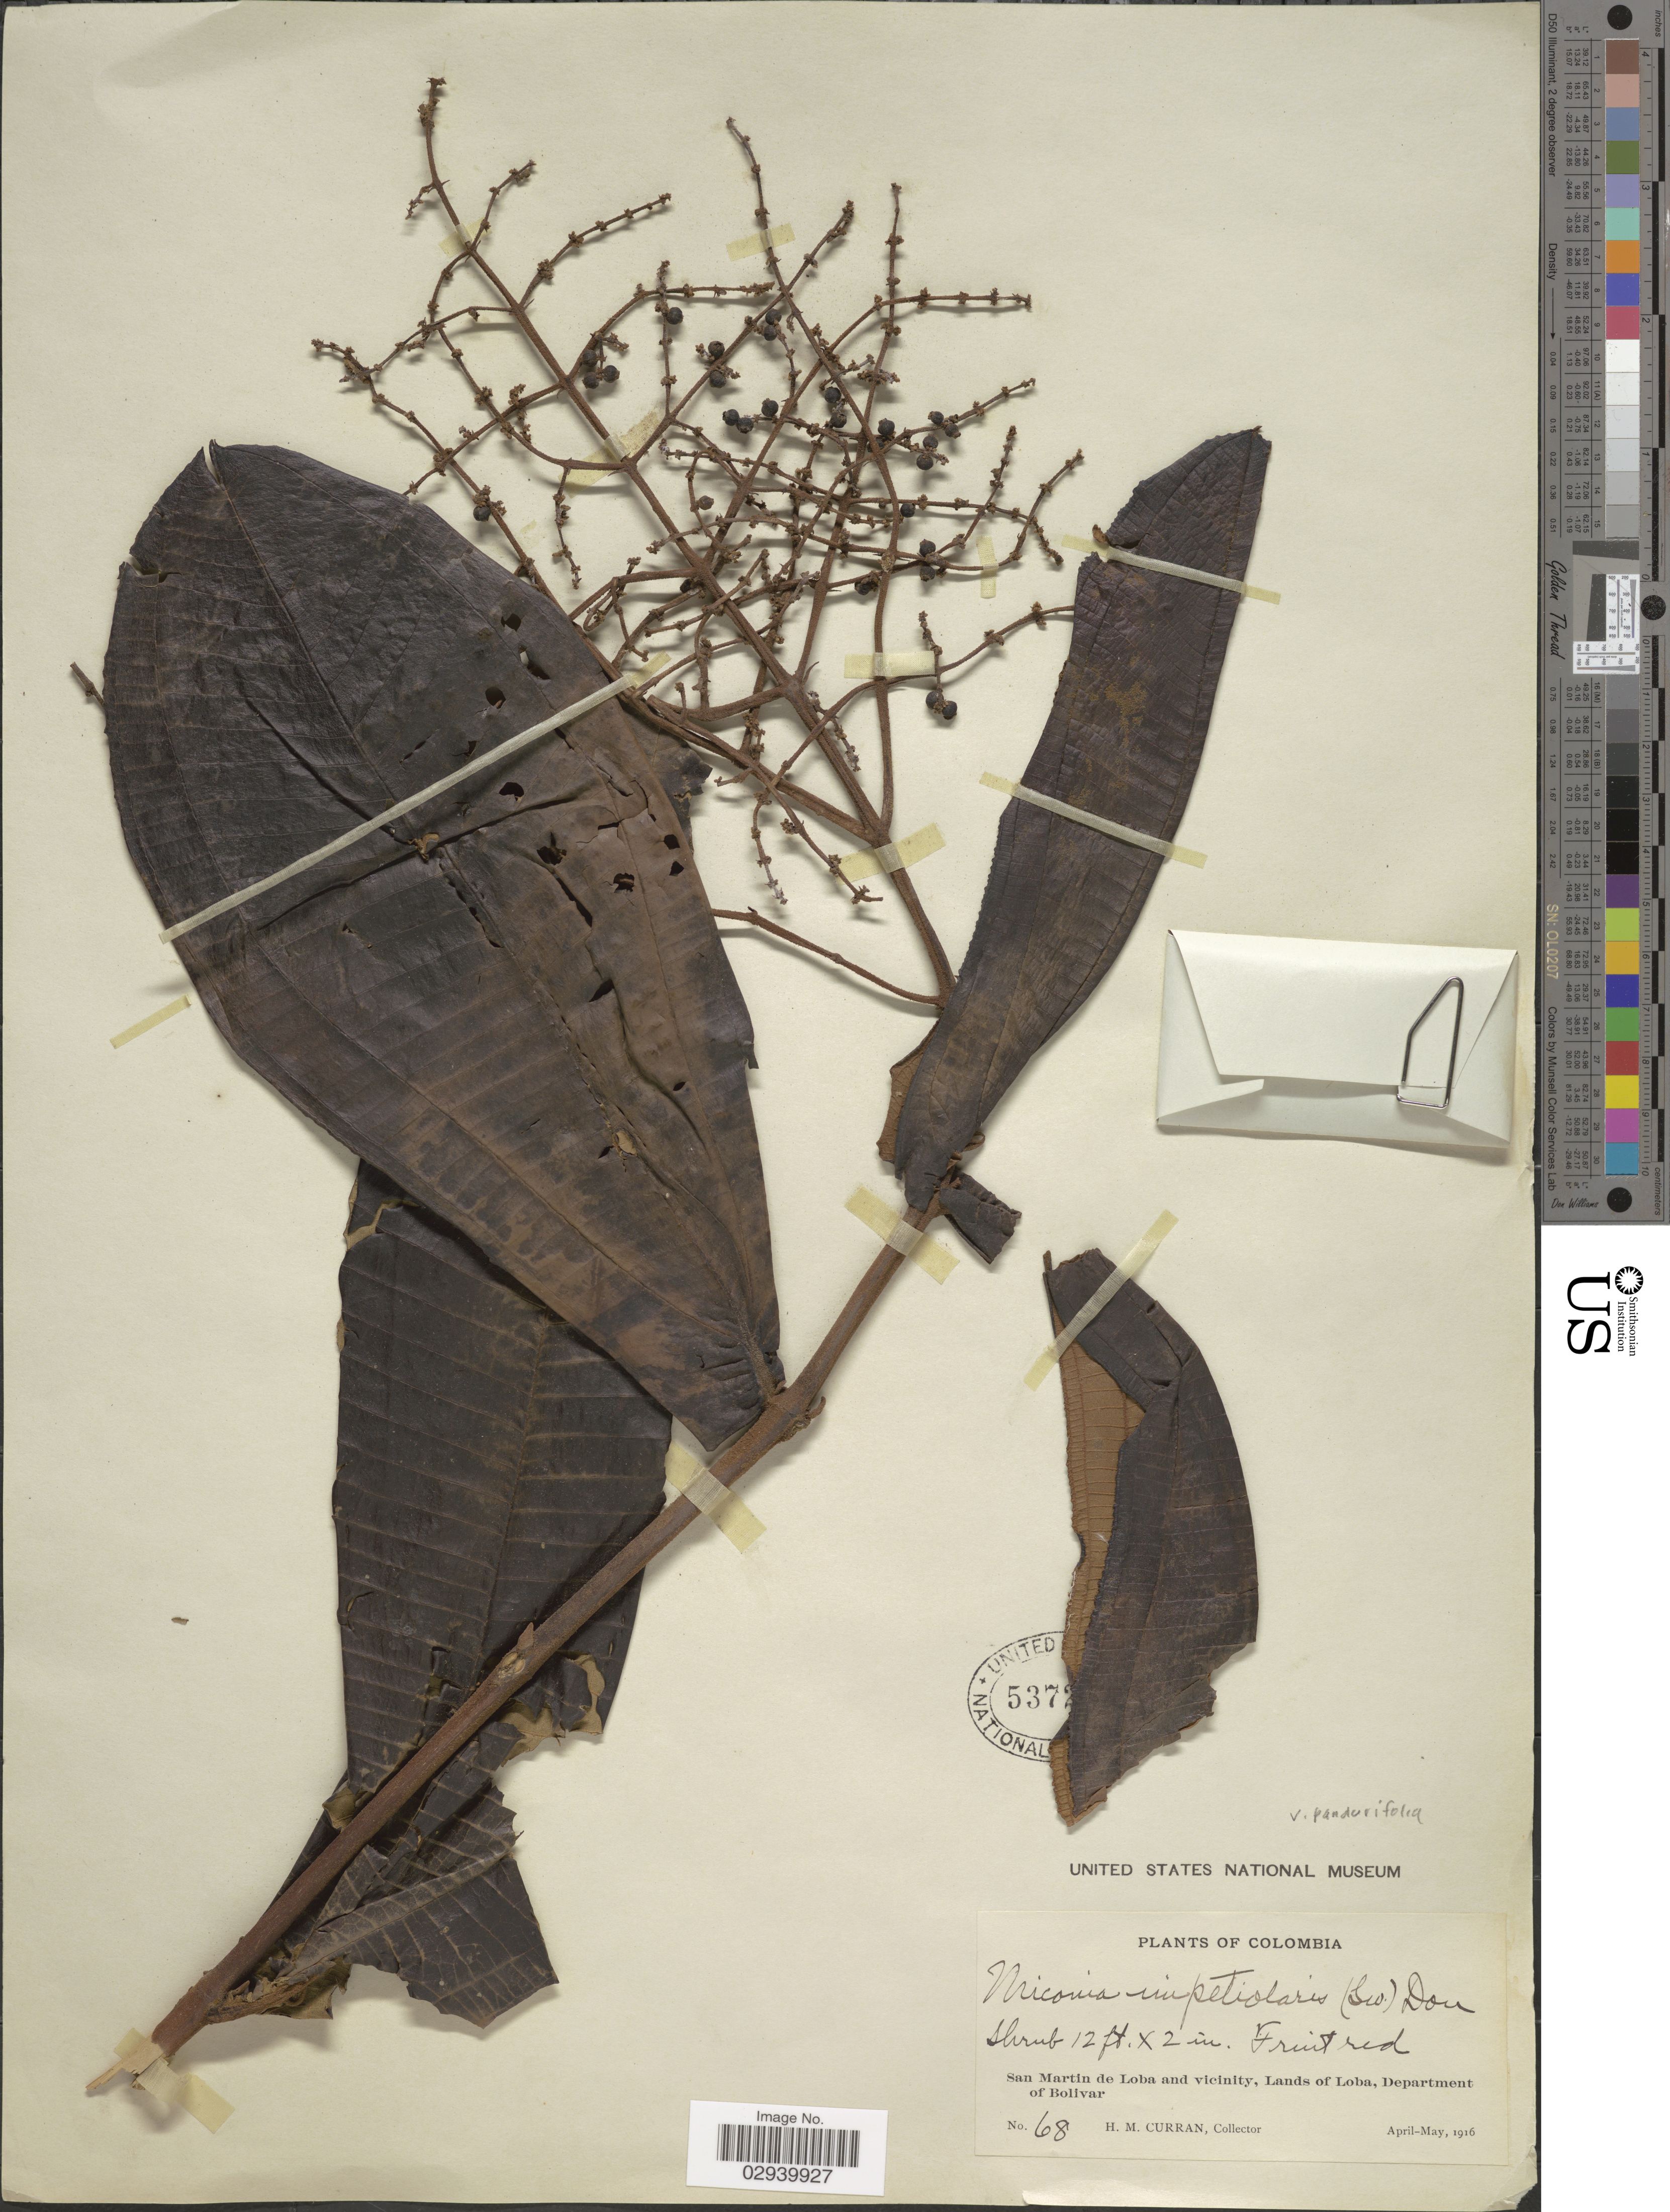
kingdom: Plantae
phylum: Tracheophyta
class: Magnoliopsida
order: Myrtales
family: Melastomataceae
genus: Miconia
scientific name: Miconia impetiolaris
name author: (Sw.) D. Don ex DC.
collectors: H. M. Curran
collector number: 68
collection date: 1916-04/1916-05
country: Colombia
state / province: Bolívar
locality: San Martin de Loba and vicinity, Lands of Loba, Department of Bolivar.